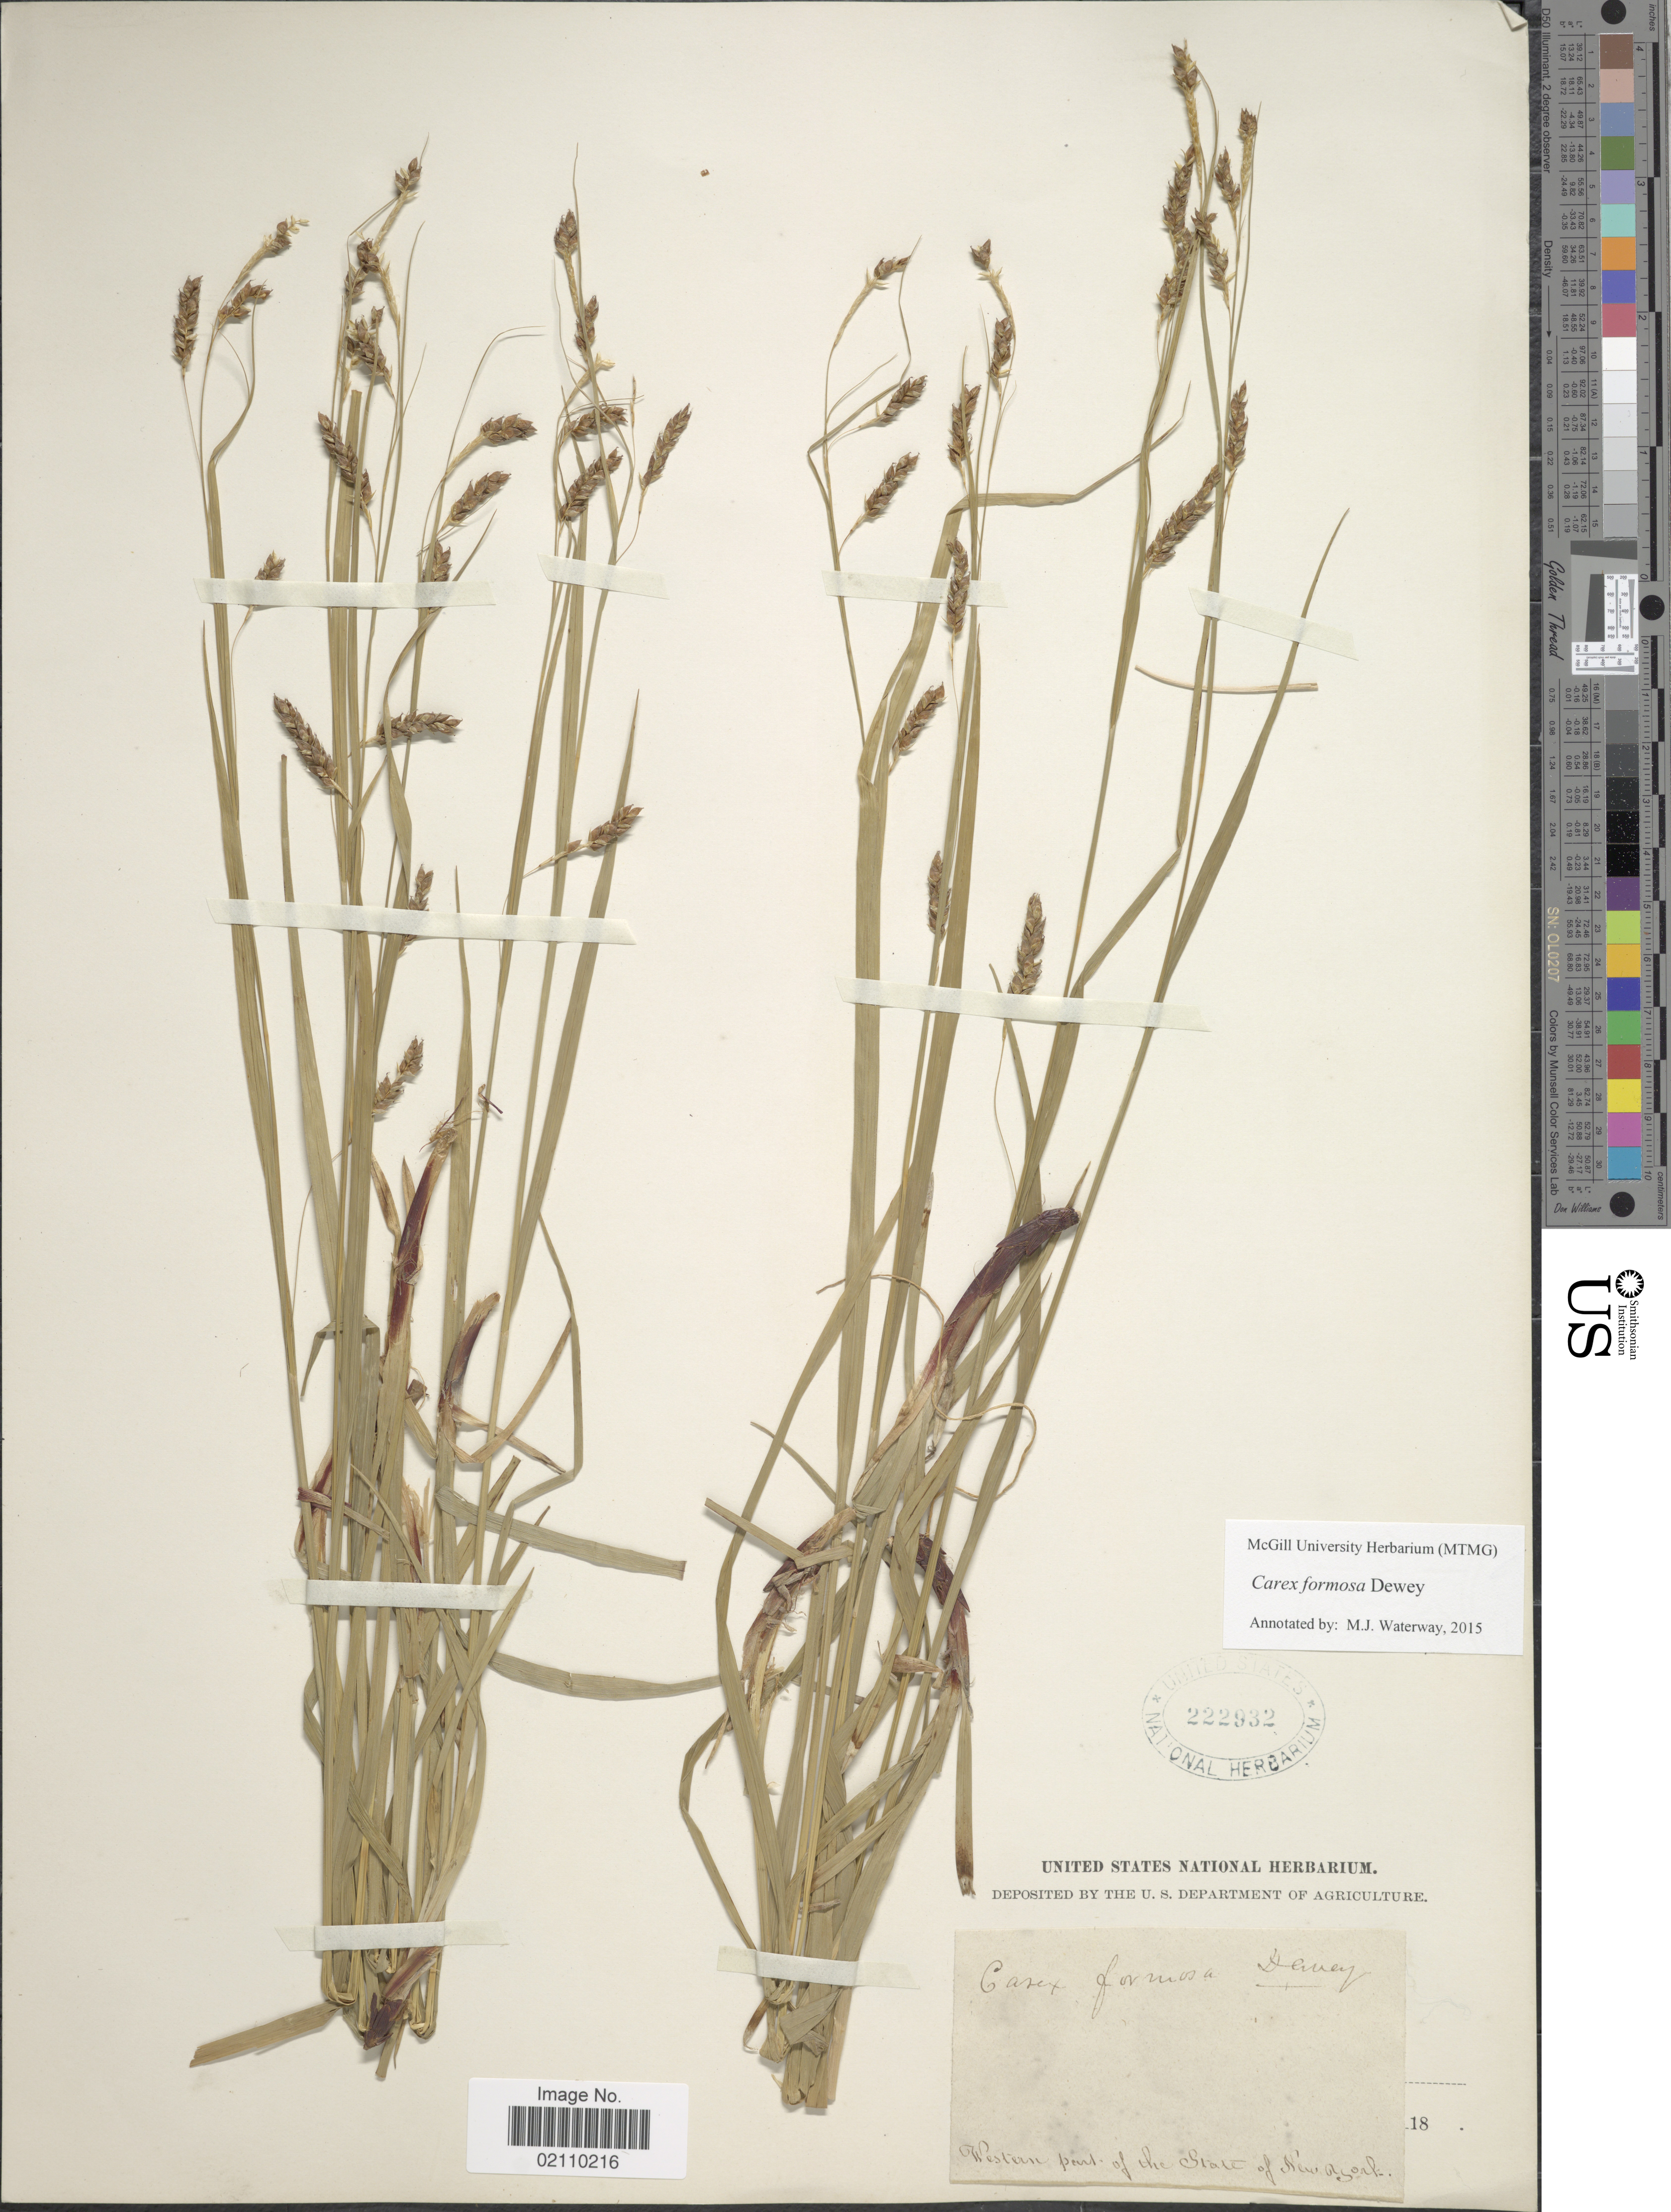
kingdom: Plantae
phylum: Tracheophyta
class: Liliopsida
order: Poales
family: Cyperaceae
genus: Carex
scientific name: Carex formosa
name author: Dewey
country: United States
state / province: New York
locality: Western part of the State of New York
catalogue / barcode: US 222932